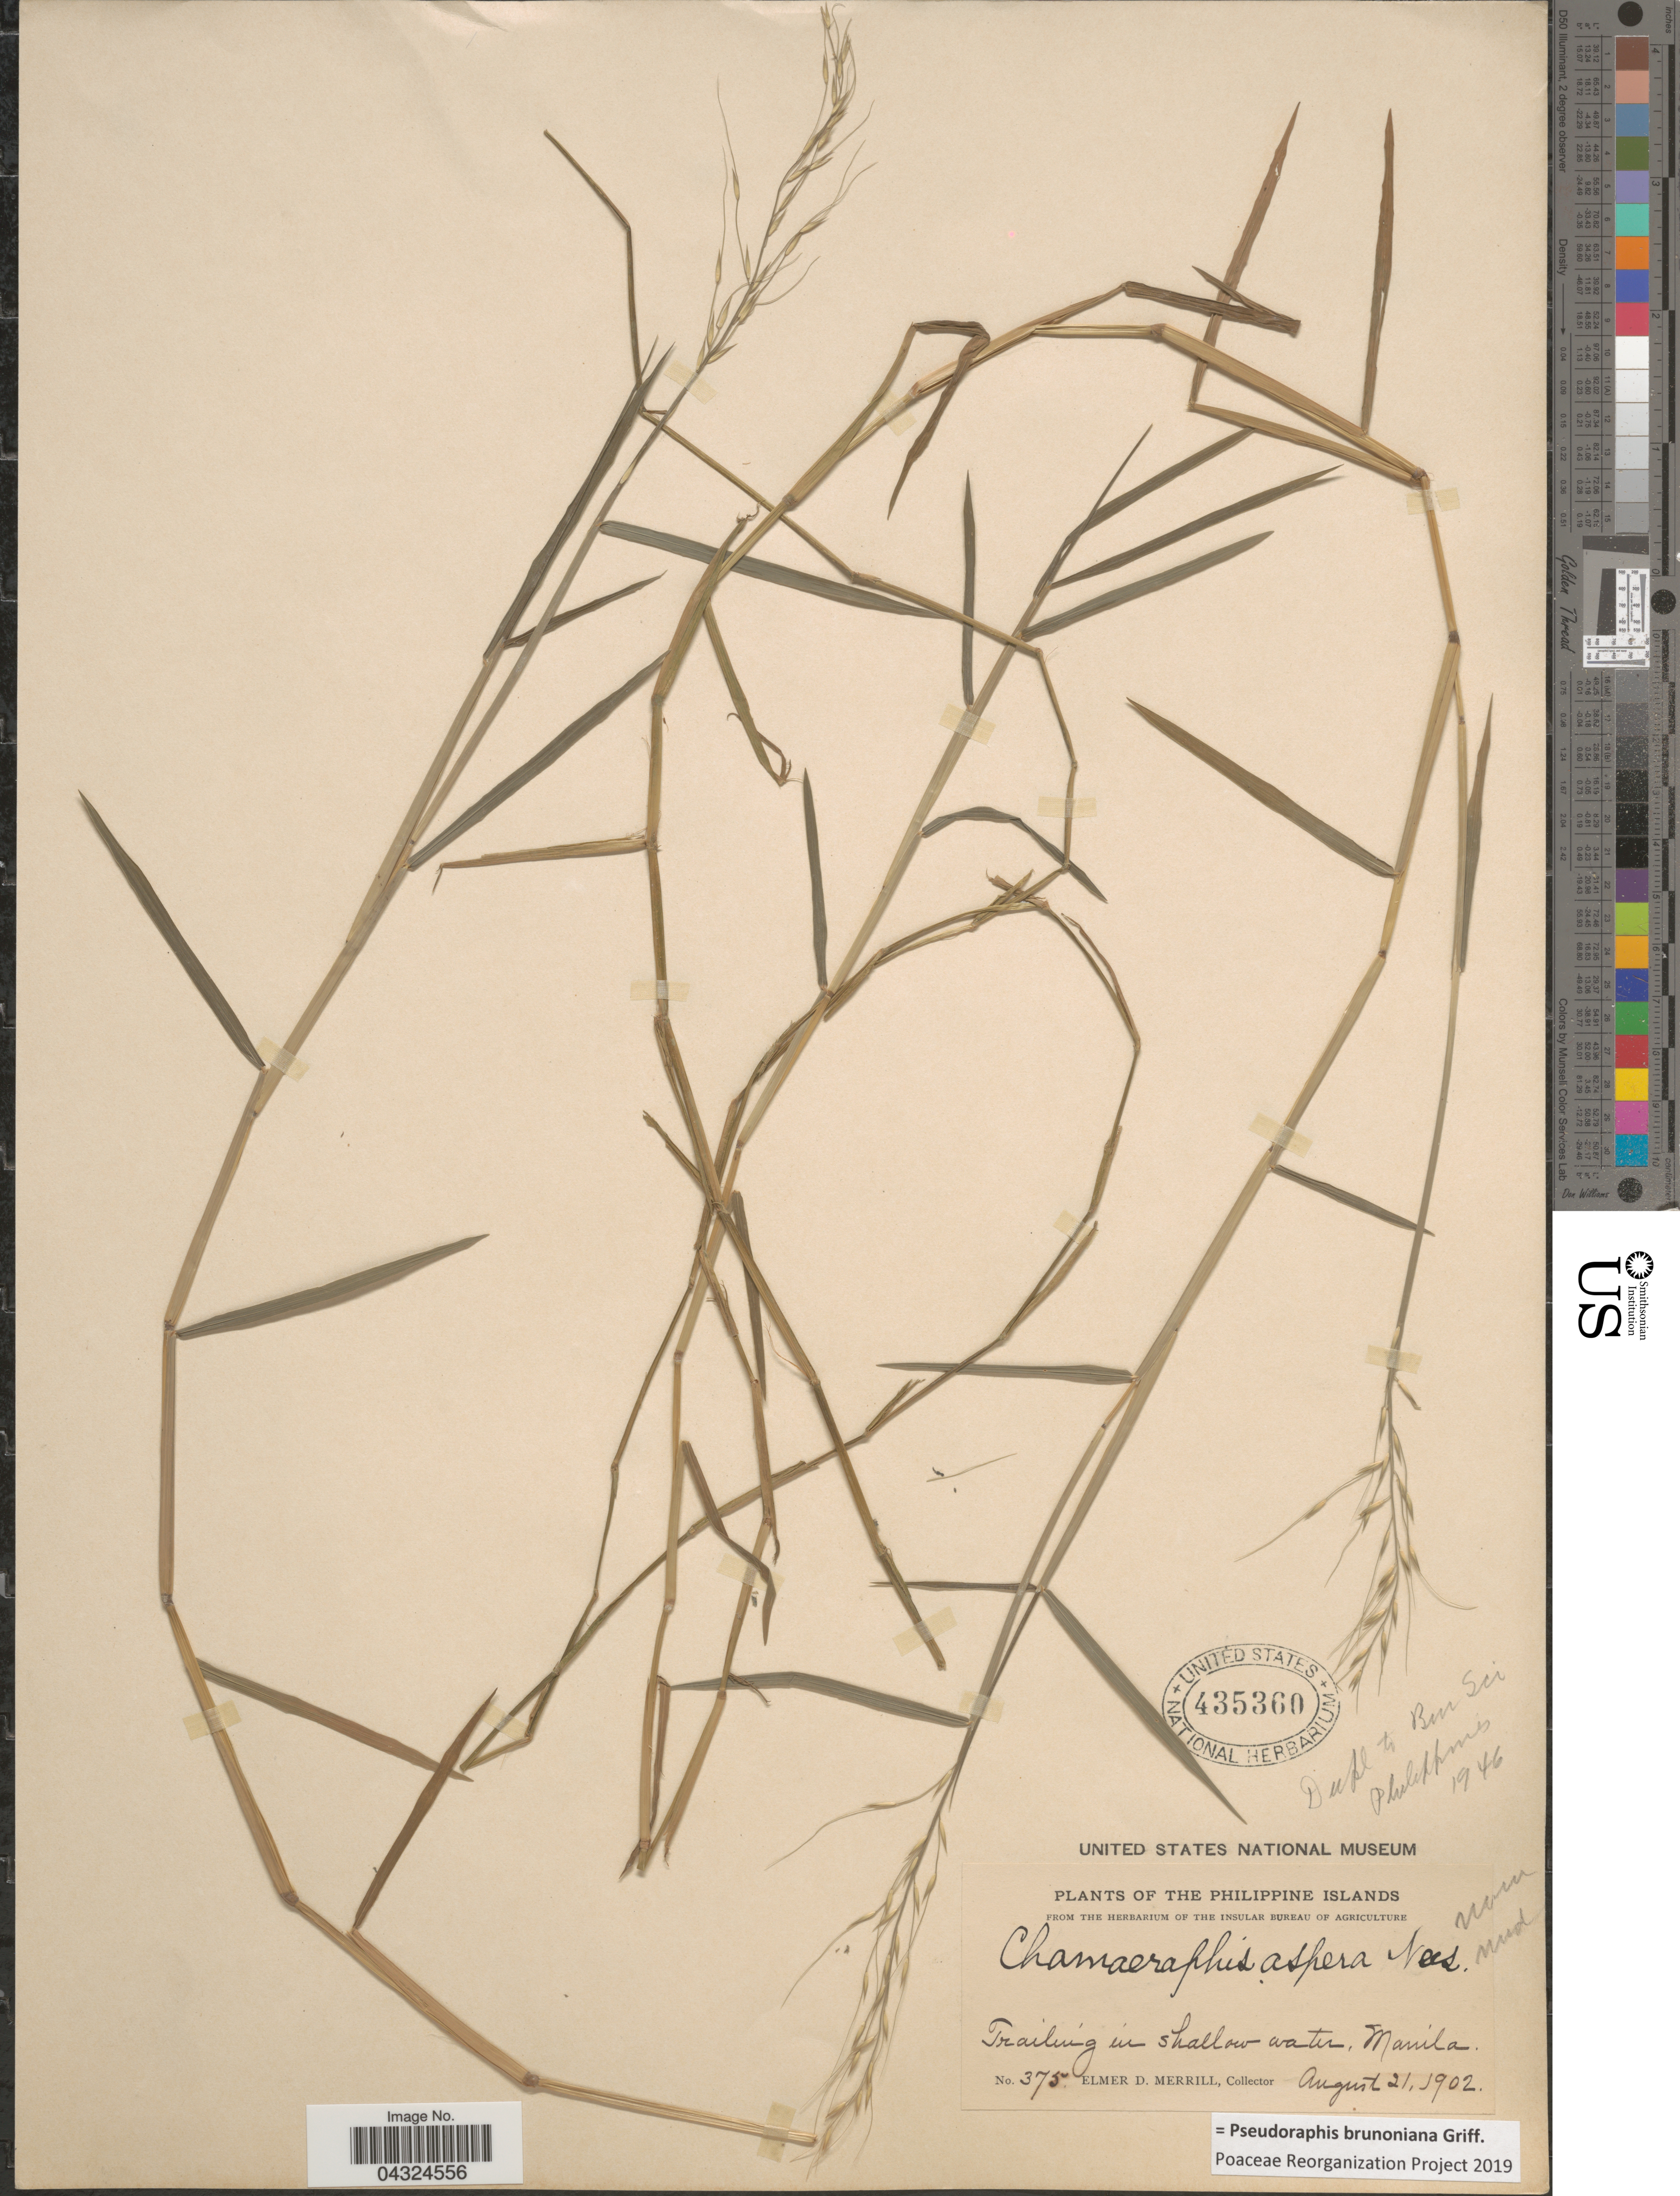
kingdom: Plantae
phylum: Tracheophyta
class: Liliopsida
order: Poales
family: Poaceae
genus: Pseudoraphis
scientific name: Pseudoraphis brunoniana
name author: Griff.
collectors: E. D. Merrill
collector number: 375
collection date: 1902-08-21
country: Philippines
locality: The Philippine Islands. Trailing in shallow water, Manila.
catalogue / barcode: US 435360